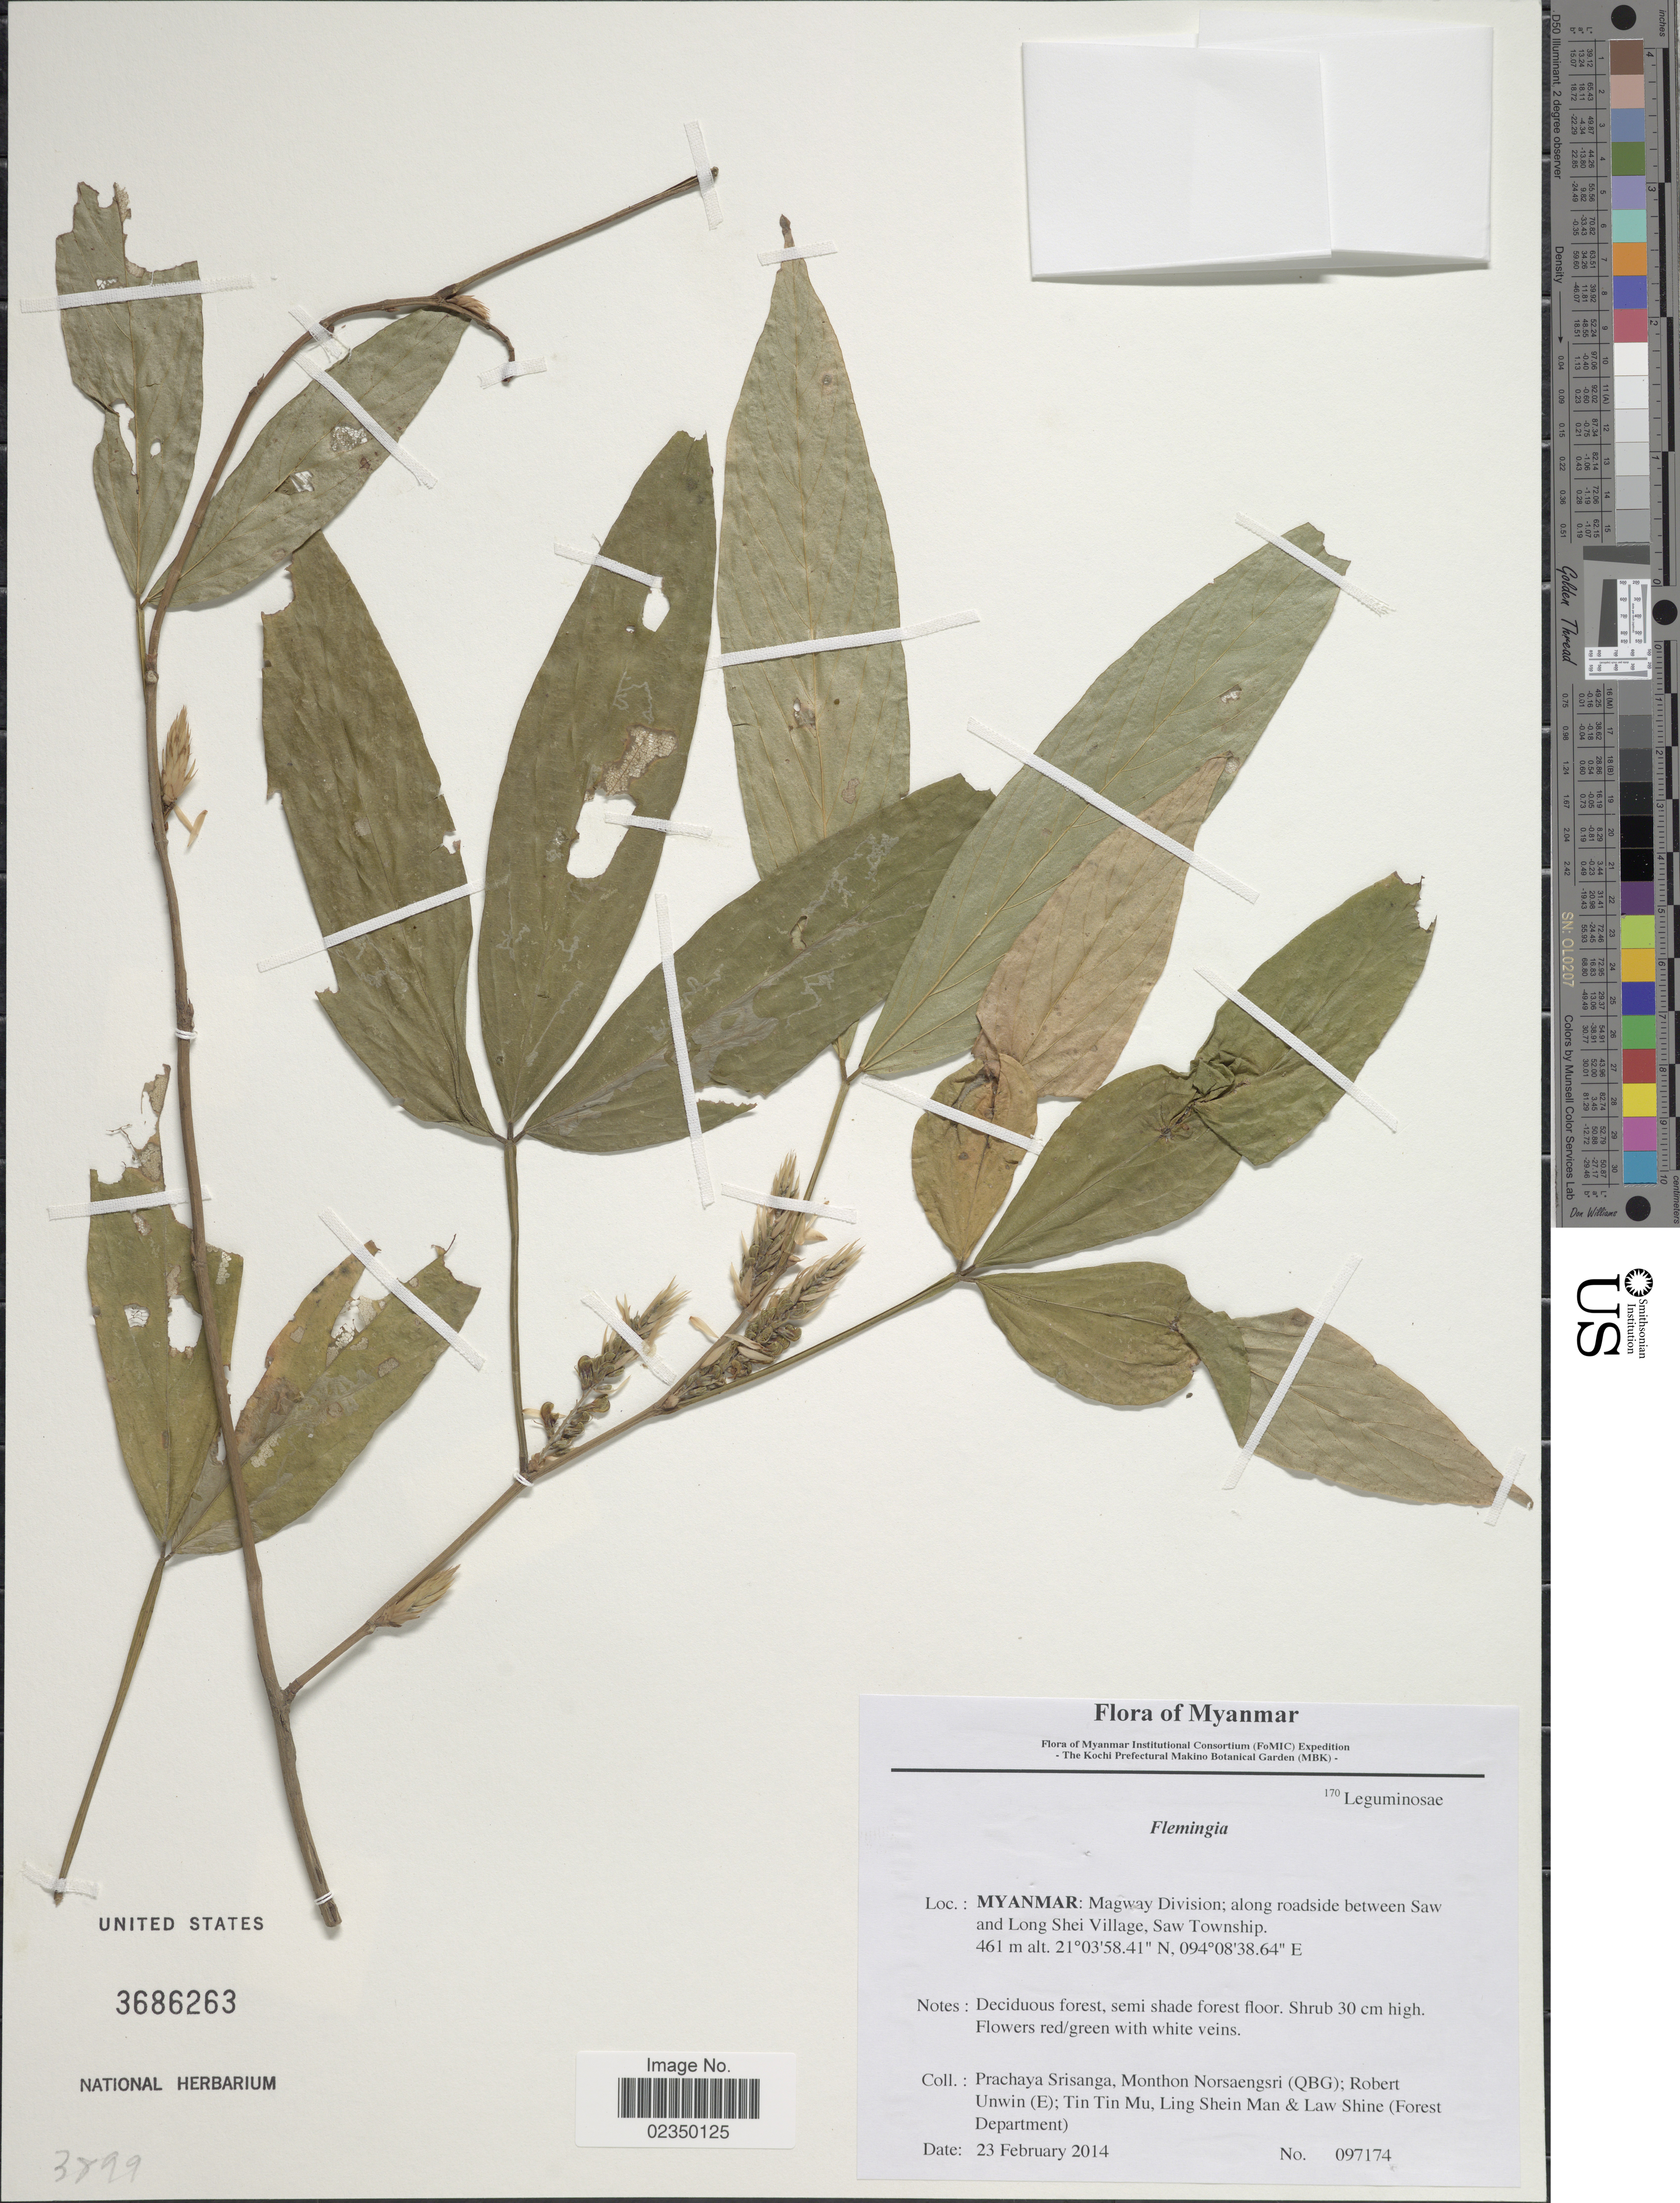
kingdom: Plantae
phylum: Tracheophyta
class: Magnoliopsida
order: Fabales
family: Fabaceae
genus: Flemingia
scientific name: Flemingia sp.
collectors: P. Srisanga, M. Norsaengsri, R. Unwin, Tin Tin Mu & et al.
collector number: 097174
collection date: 2014-02-23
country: Myanmar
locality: Myanmar: Magway Division; along roadside between Saw and Long Shei Village, Saw Township.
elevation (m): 461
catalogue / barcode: US 3686263